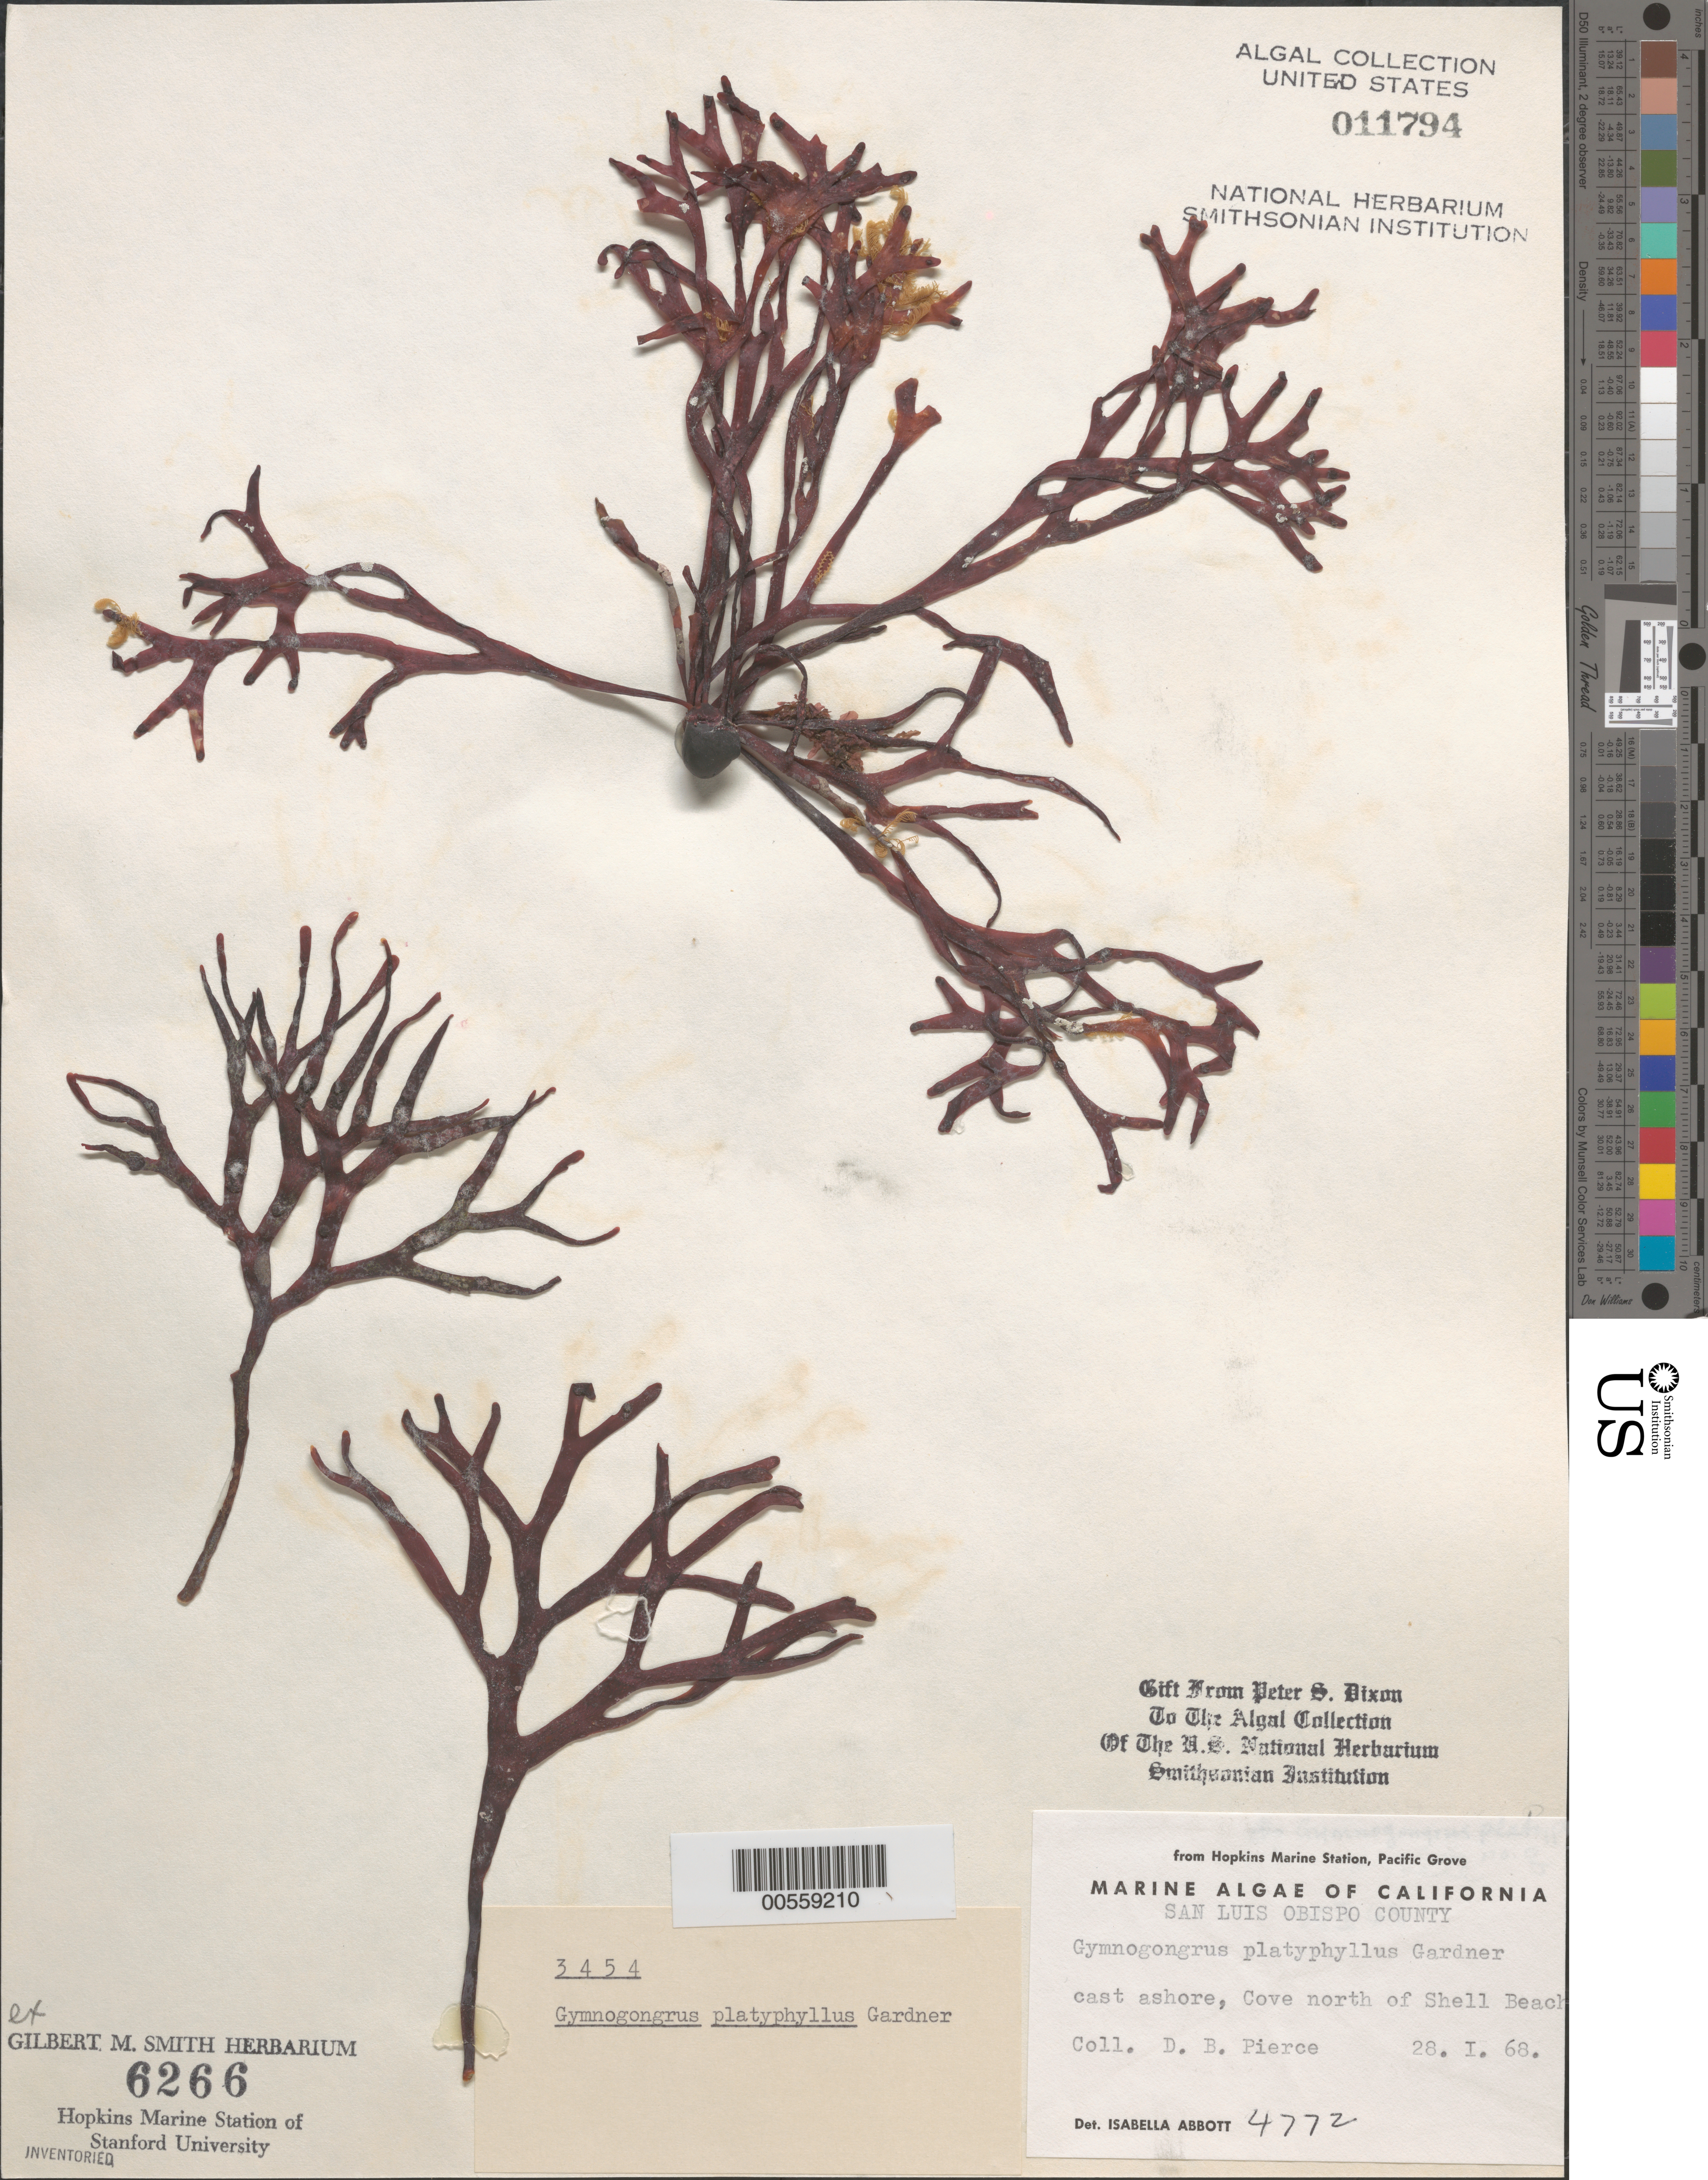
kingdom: Plantae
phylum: Rhodophyta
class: Florideophyceae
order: Gigartinales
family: Phyllophoraceae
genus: Gymnogongrus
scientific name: Gymnogongrus platyphyllus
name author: N.L. Gardner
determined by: Abbott, Isabella A.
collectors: D. Pierce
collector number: IAA 4772 & PSD 3454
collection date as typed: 28 Jan 1968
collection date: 1968-01-28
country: United States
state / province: California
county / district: San Luis Obispo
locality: Cove north of Shell Beach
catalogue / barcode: US 11794